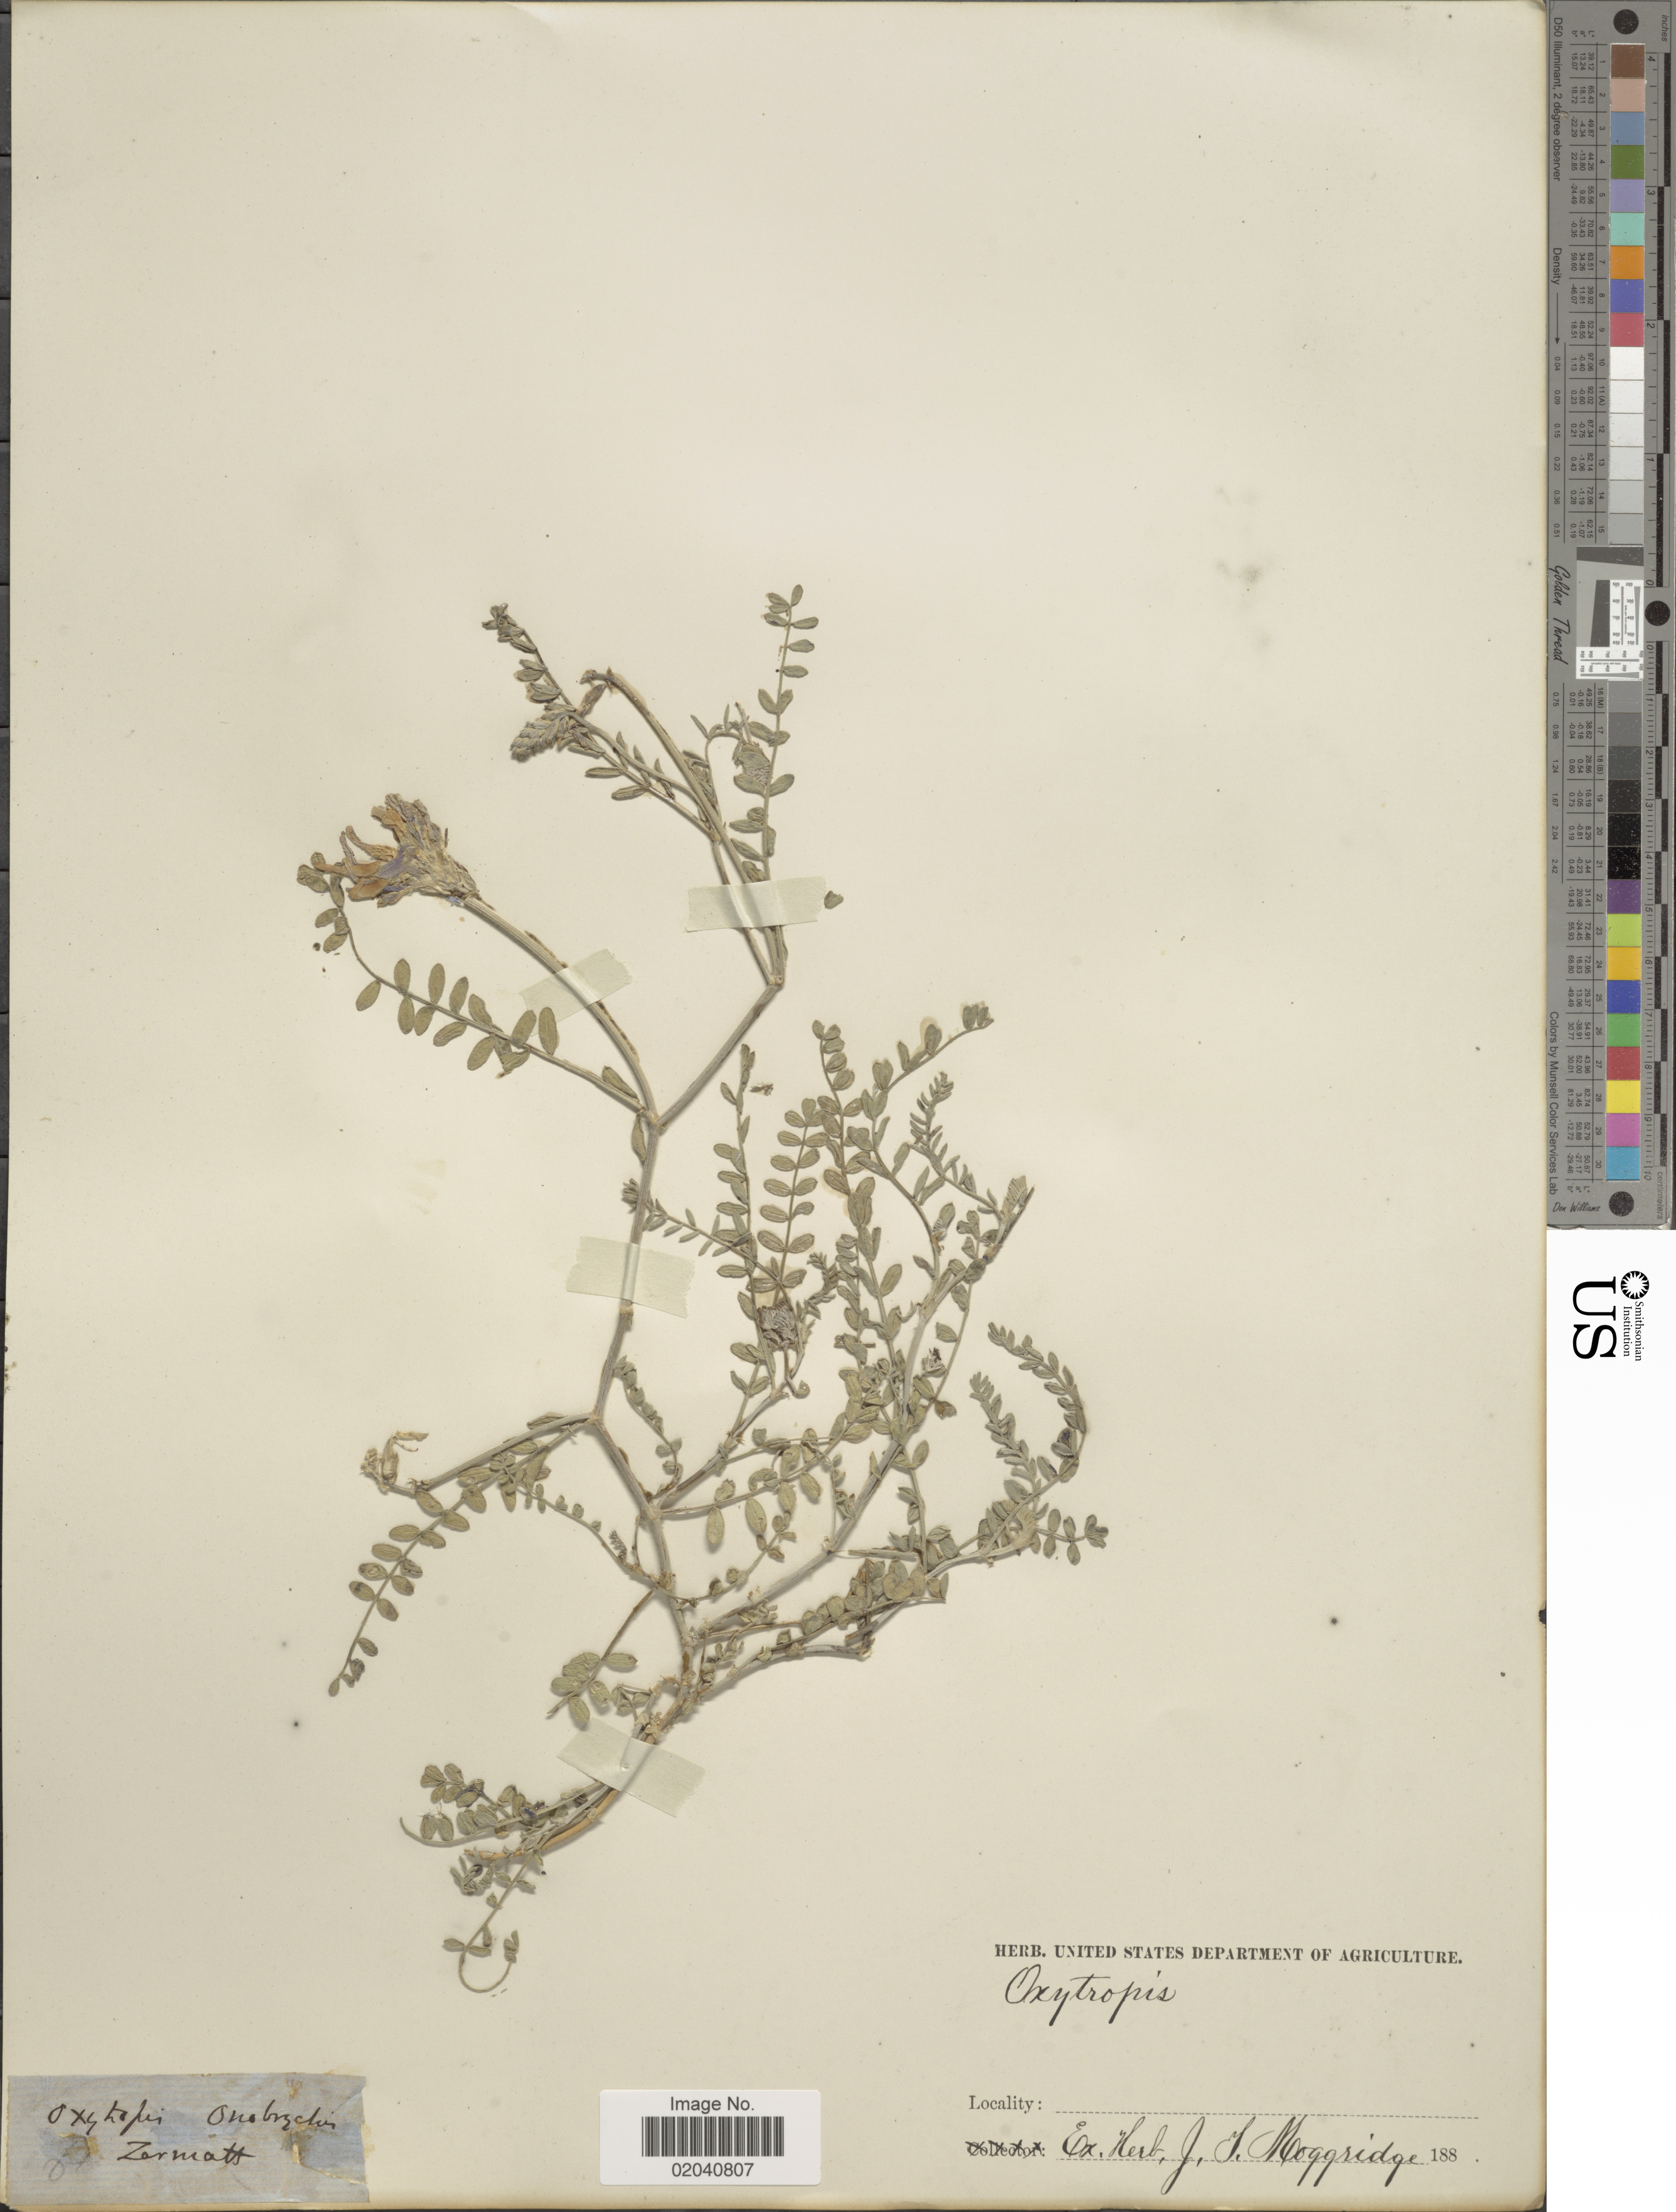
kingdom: Plantae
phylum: Tracheophyta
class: Magnoliopsida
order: Fabales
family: Fabaceae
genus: Oxytropis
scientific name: Oxytropis sp.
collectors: ex herb. J.T. Moggridge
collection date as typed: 188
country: Switzerland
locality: Zermatt